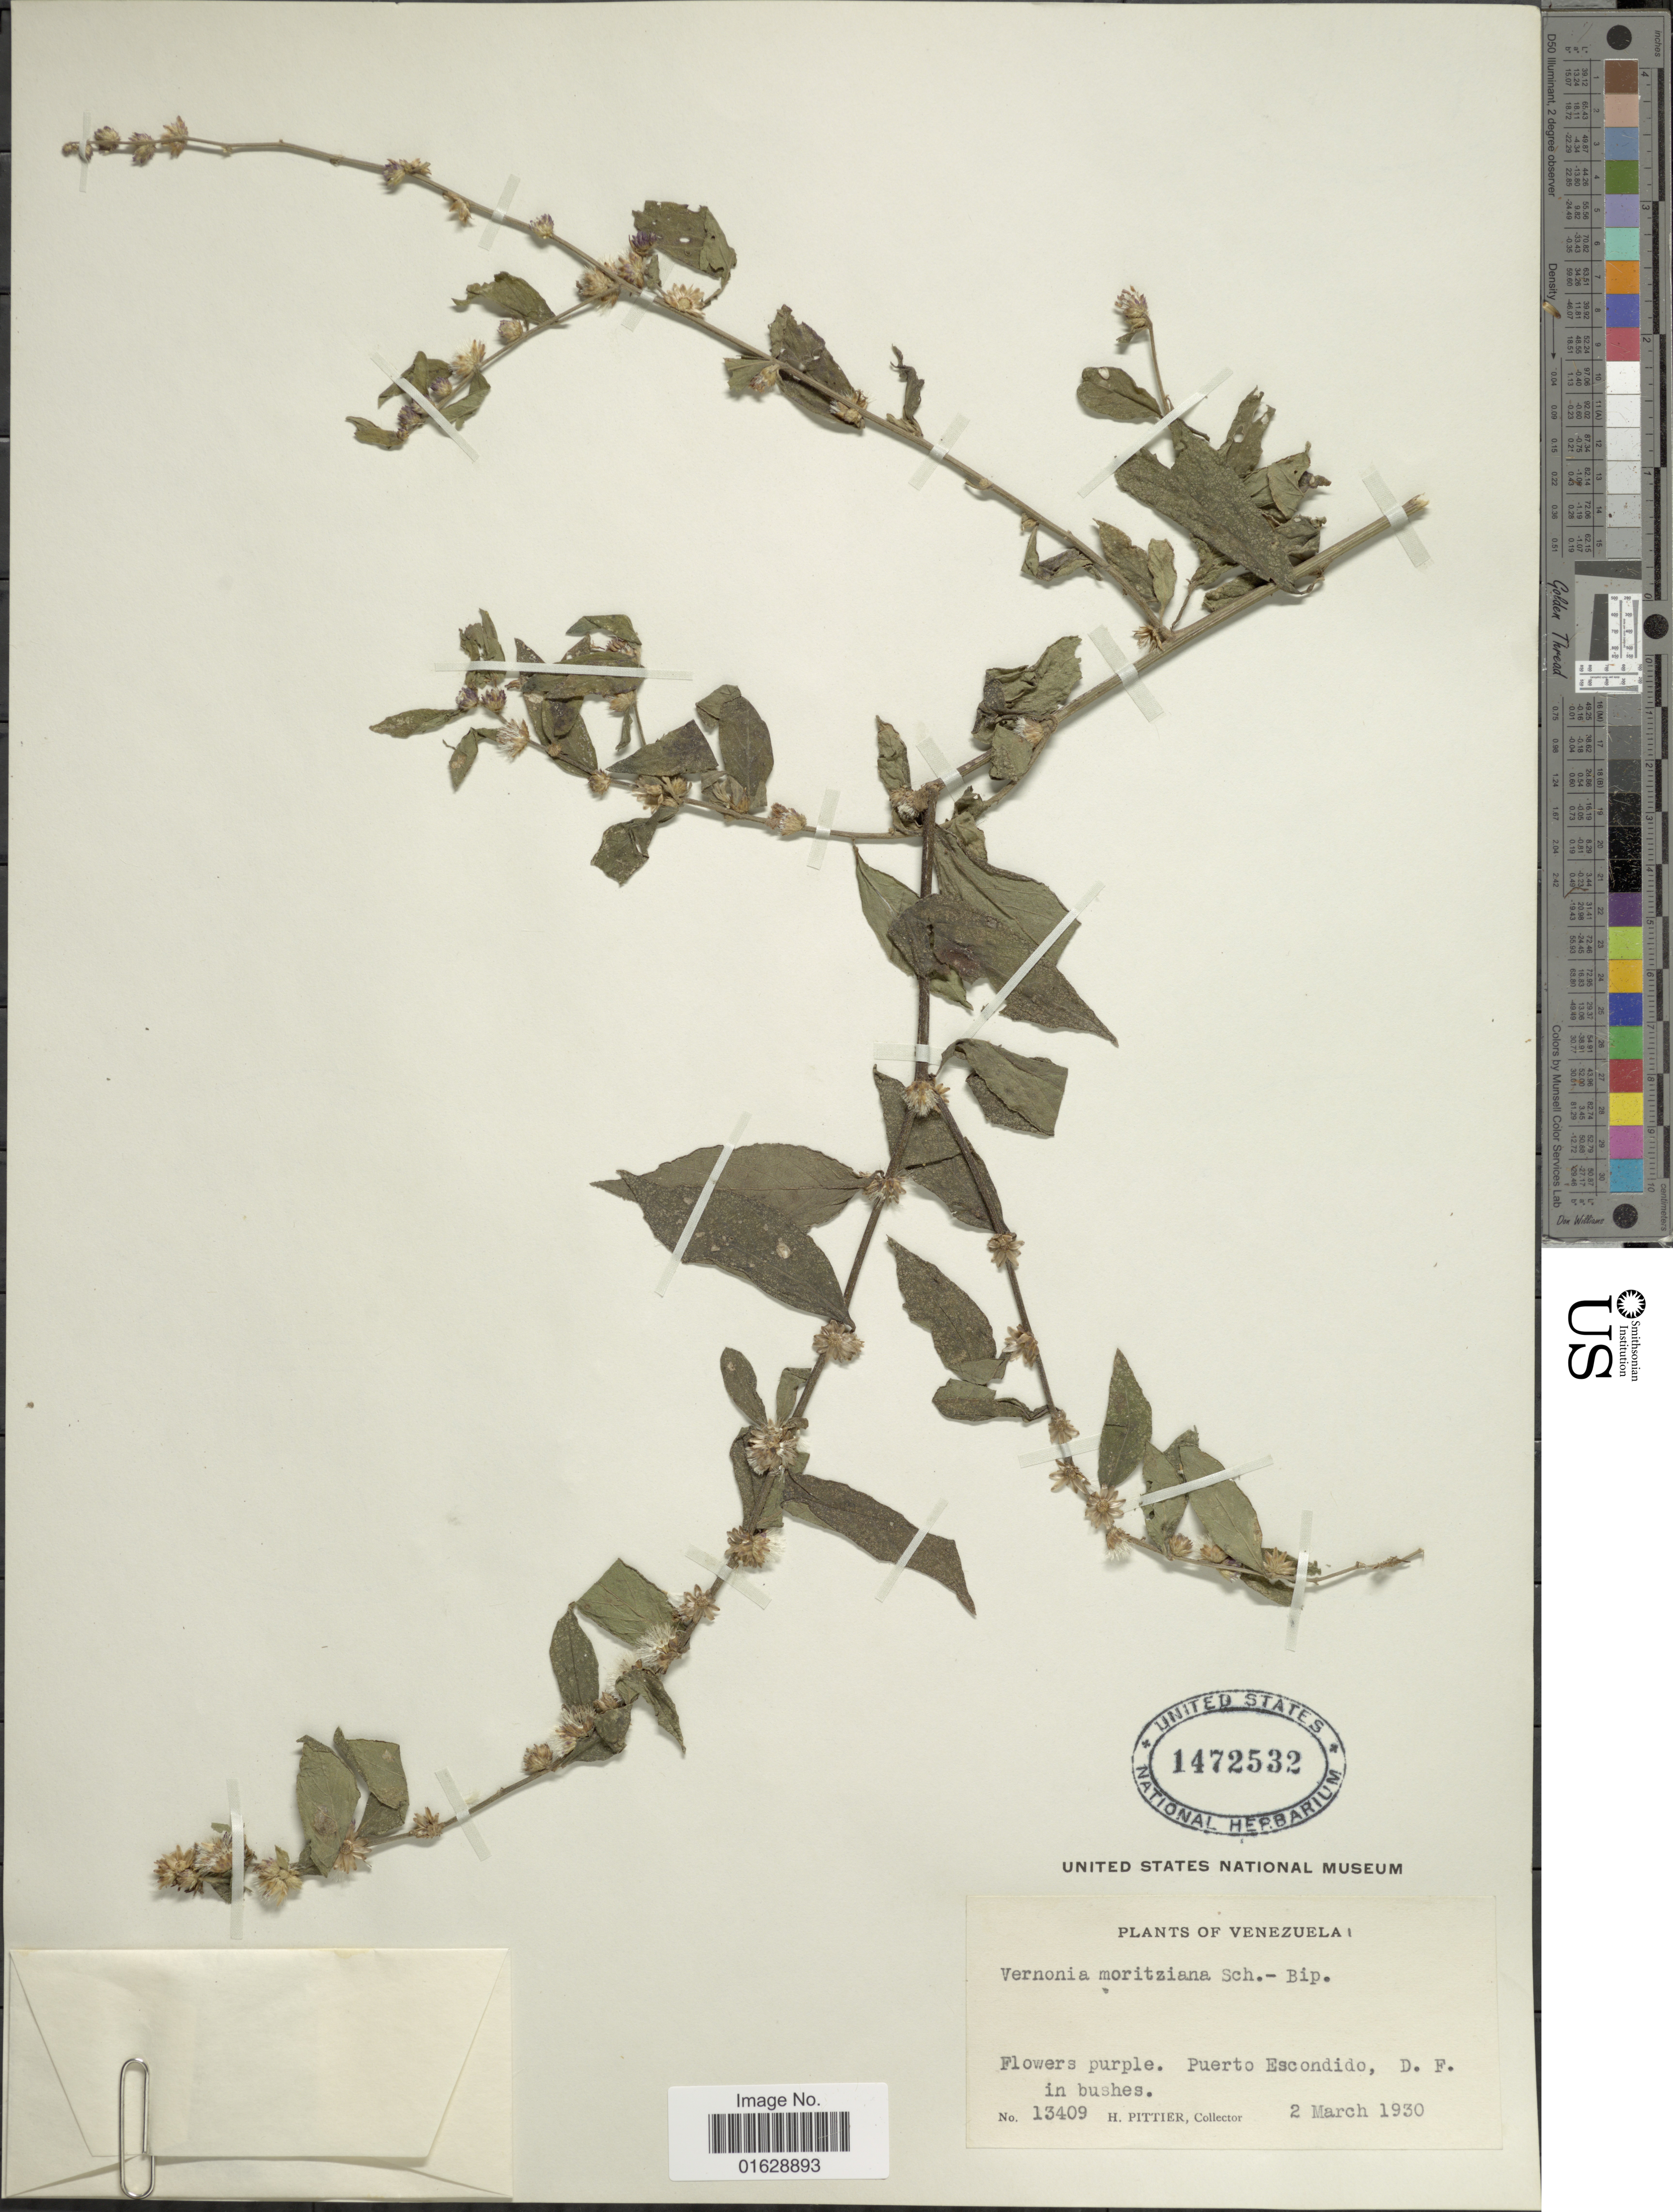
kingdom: Plantae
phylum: Tracheophyta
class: Magnoliopsida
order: Asterales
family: Asteraceae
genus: Lepidaploa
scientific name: Lepidaploa gracilis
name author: (Kunth) H. Rob.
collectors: H. F. Pittier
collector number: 13409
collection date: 1930-03-02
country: Mexico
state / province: Distrito Federal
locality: Puerto Escondido, D.F.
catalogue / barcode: US 1472532